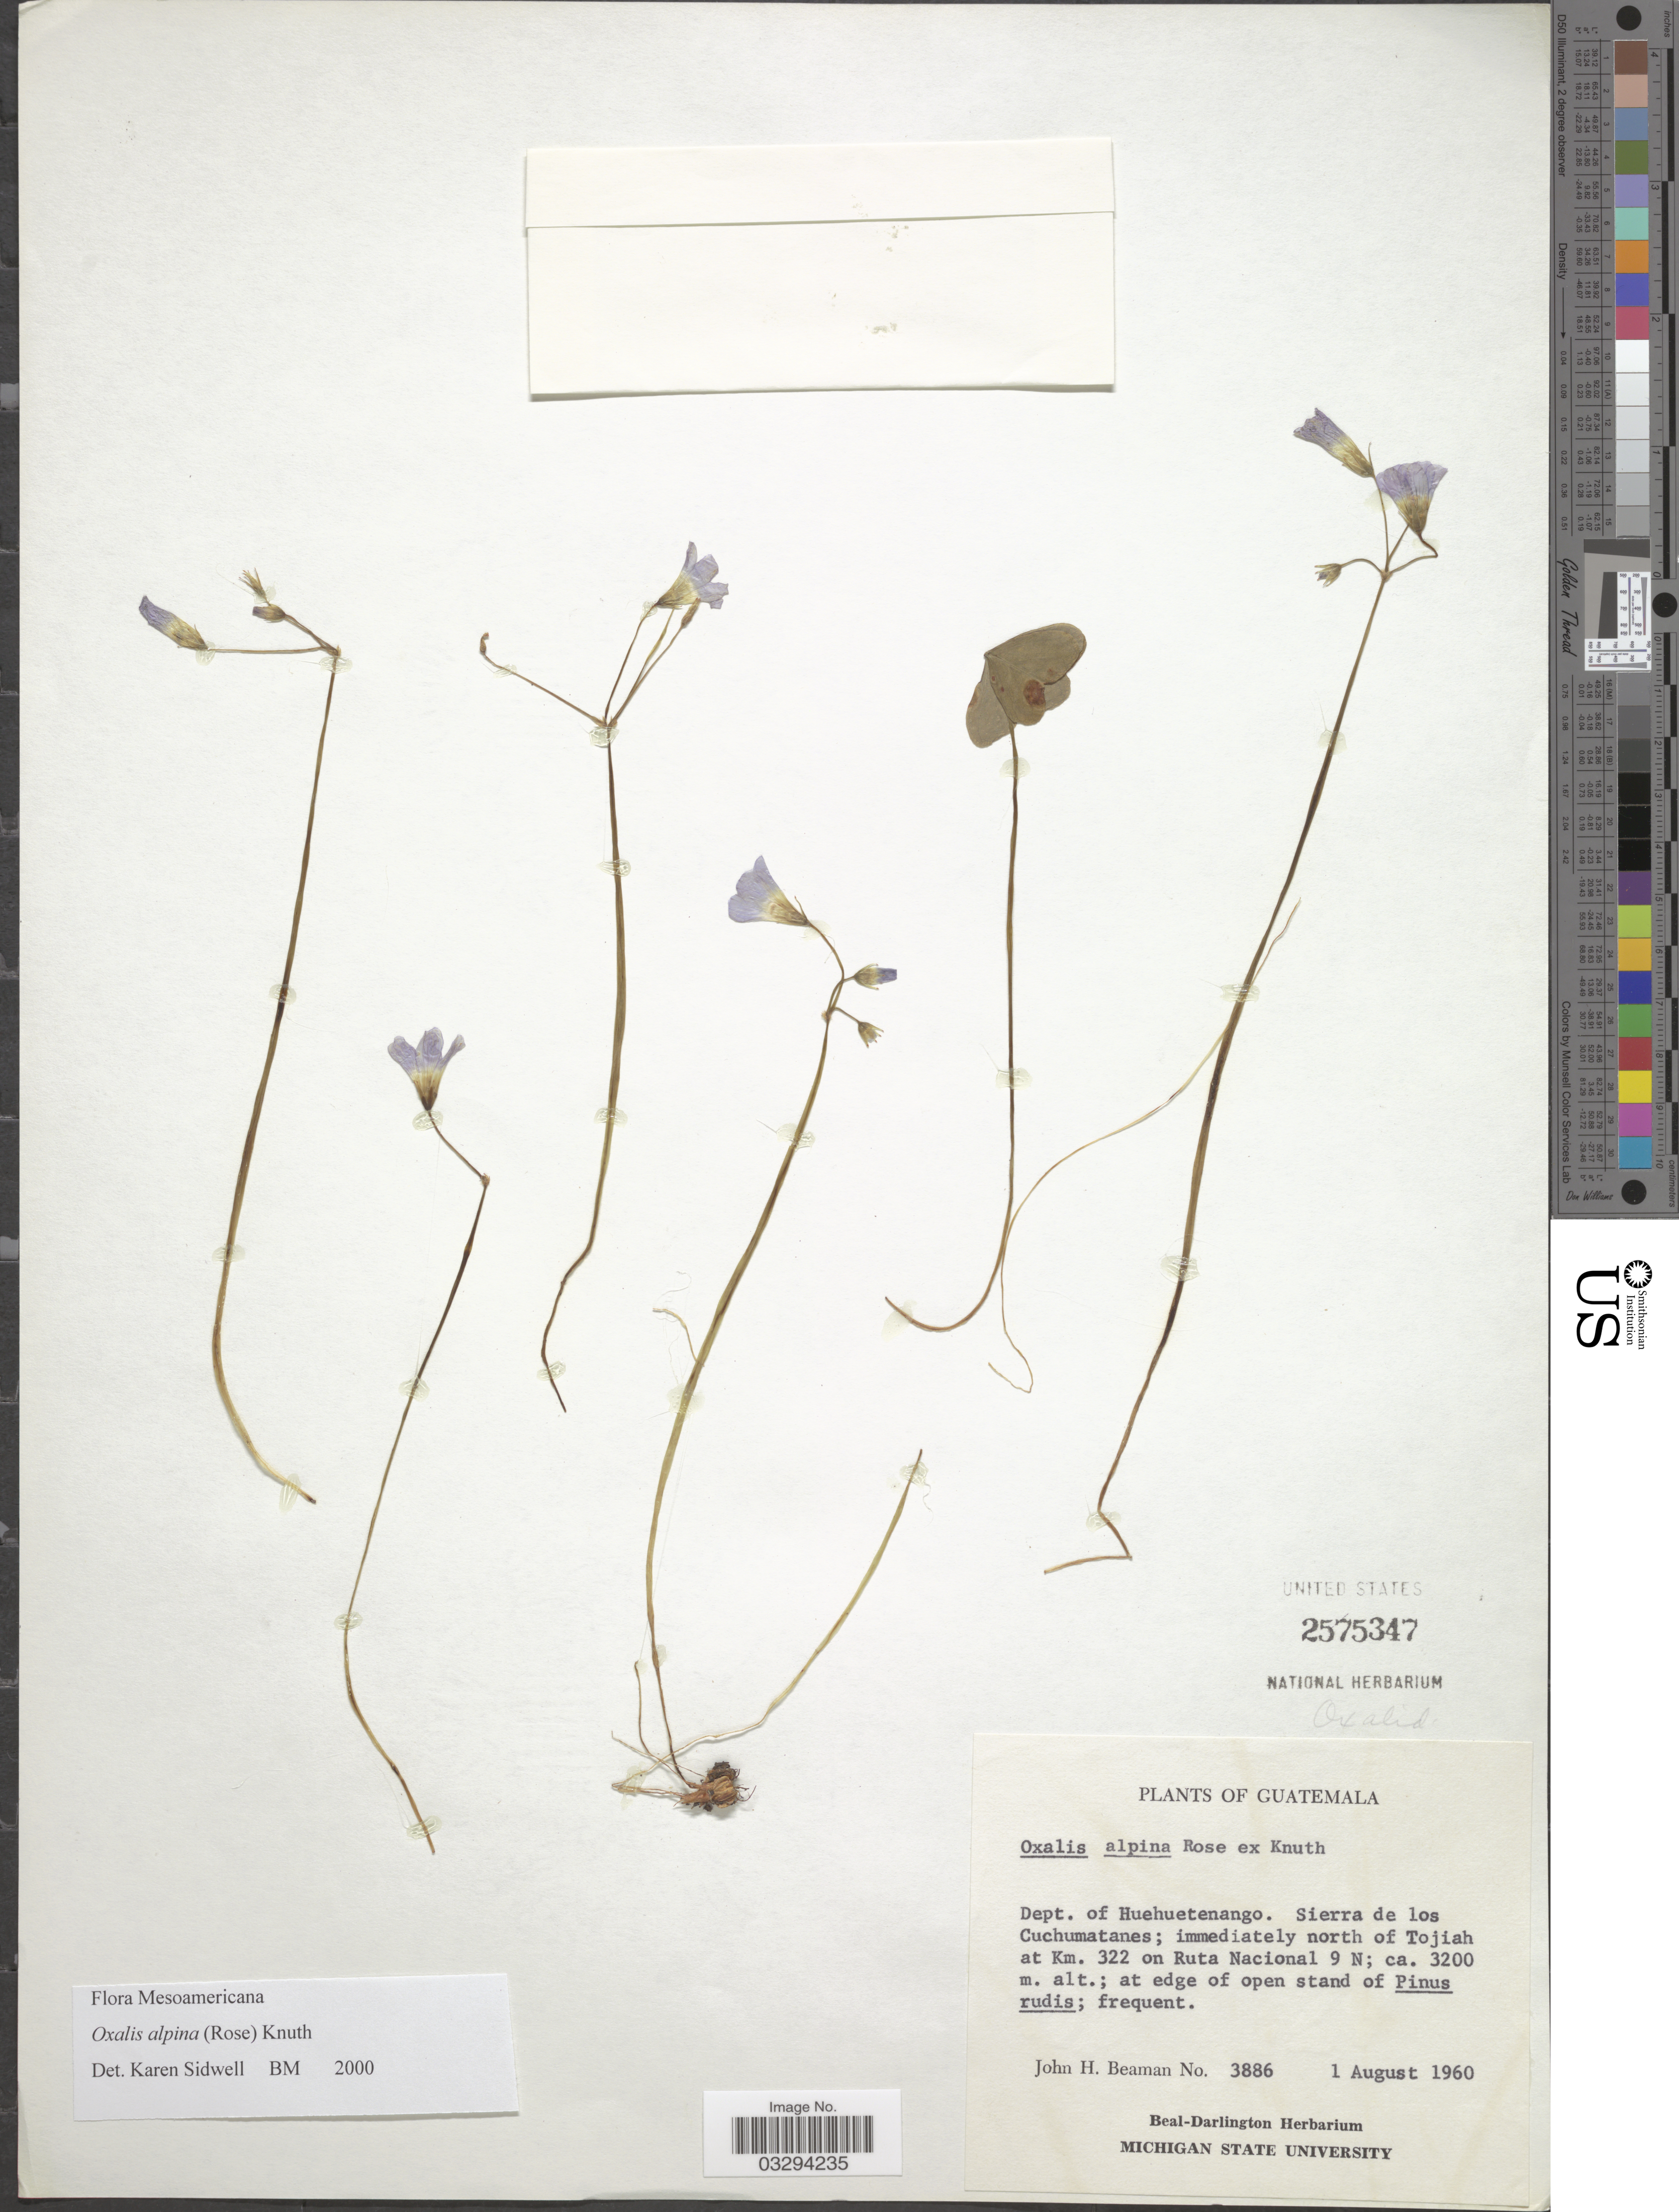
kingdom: Plantae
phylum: Tracheophyta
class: Magnoliopsida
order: Oxalidales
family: Oxalidaceae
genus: Oxalis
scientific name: Oxalis alpina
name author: (Rose) R. Knuth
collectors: J. H. Beaman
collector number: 3886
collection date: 1960-08-01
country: Guatemala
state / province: Huehuetenango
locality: Dept. of Huehuetenango. Sierra de los Cuchumatanes; immediately north of Tojiah at Km. 322 on Ruta Nacional 9 N.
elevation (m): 3200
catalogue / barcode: US 2575347